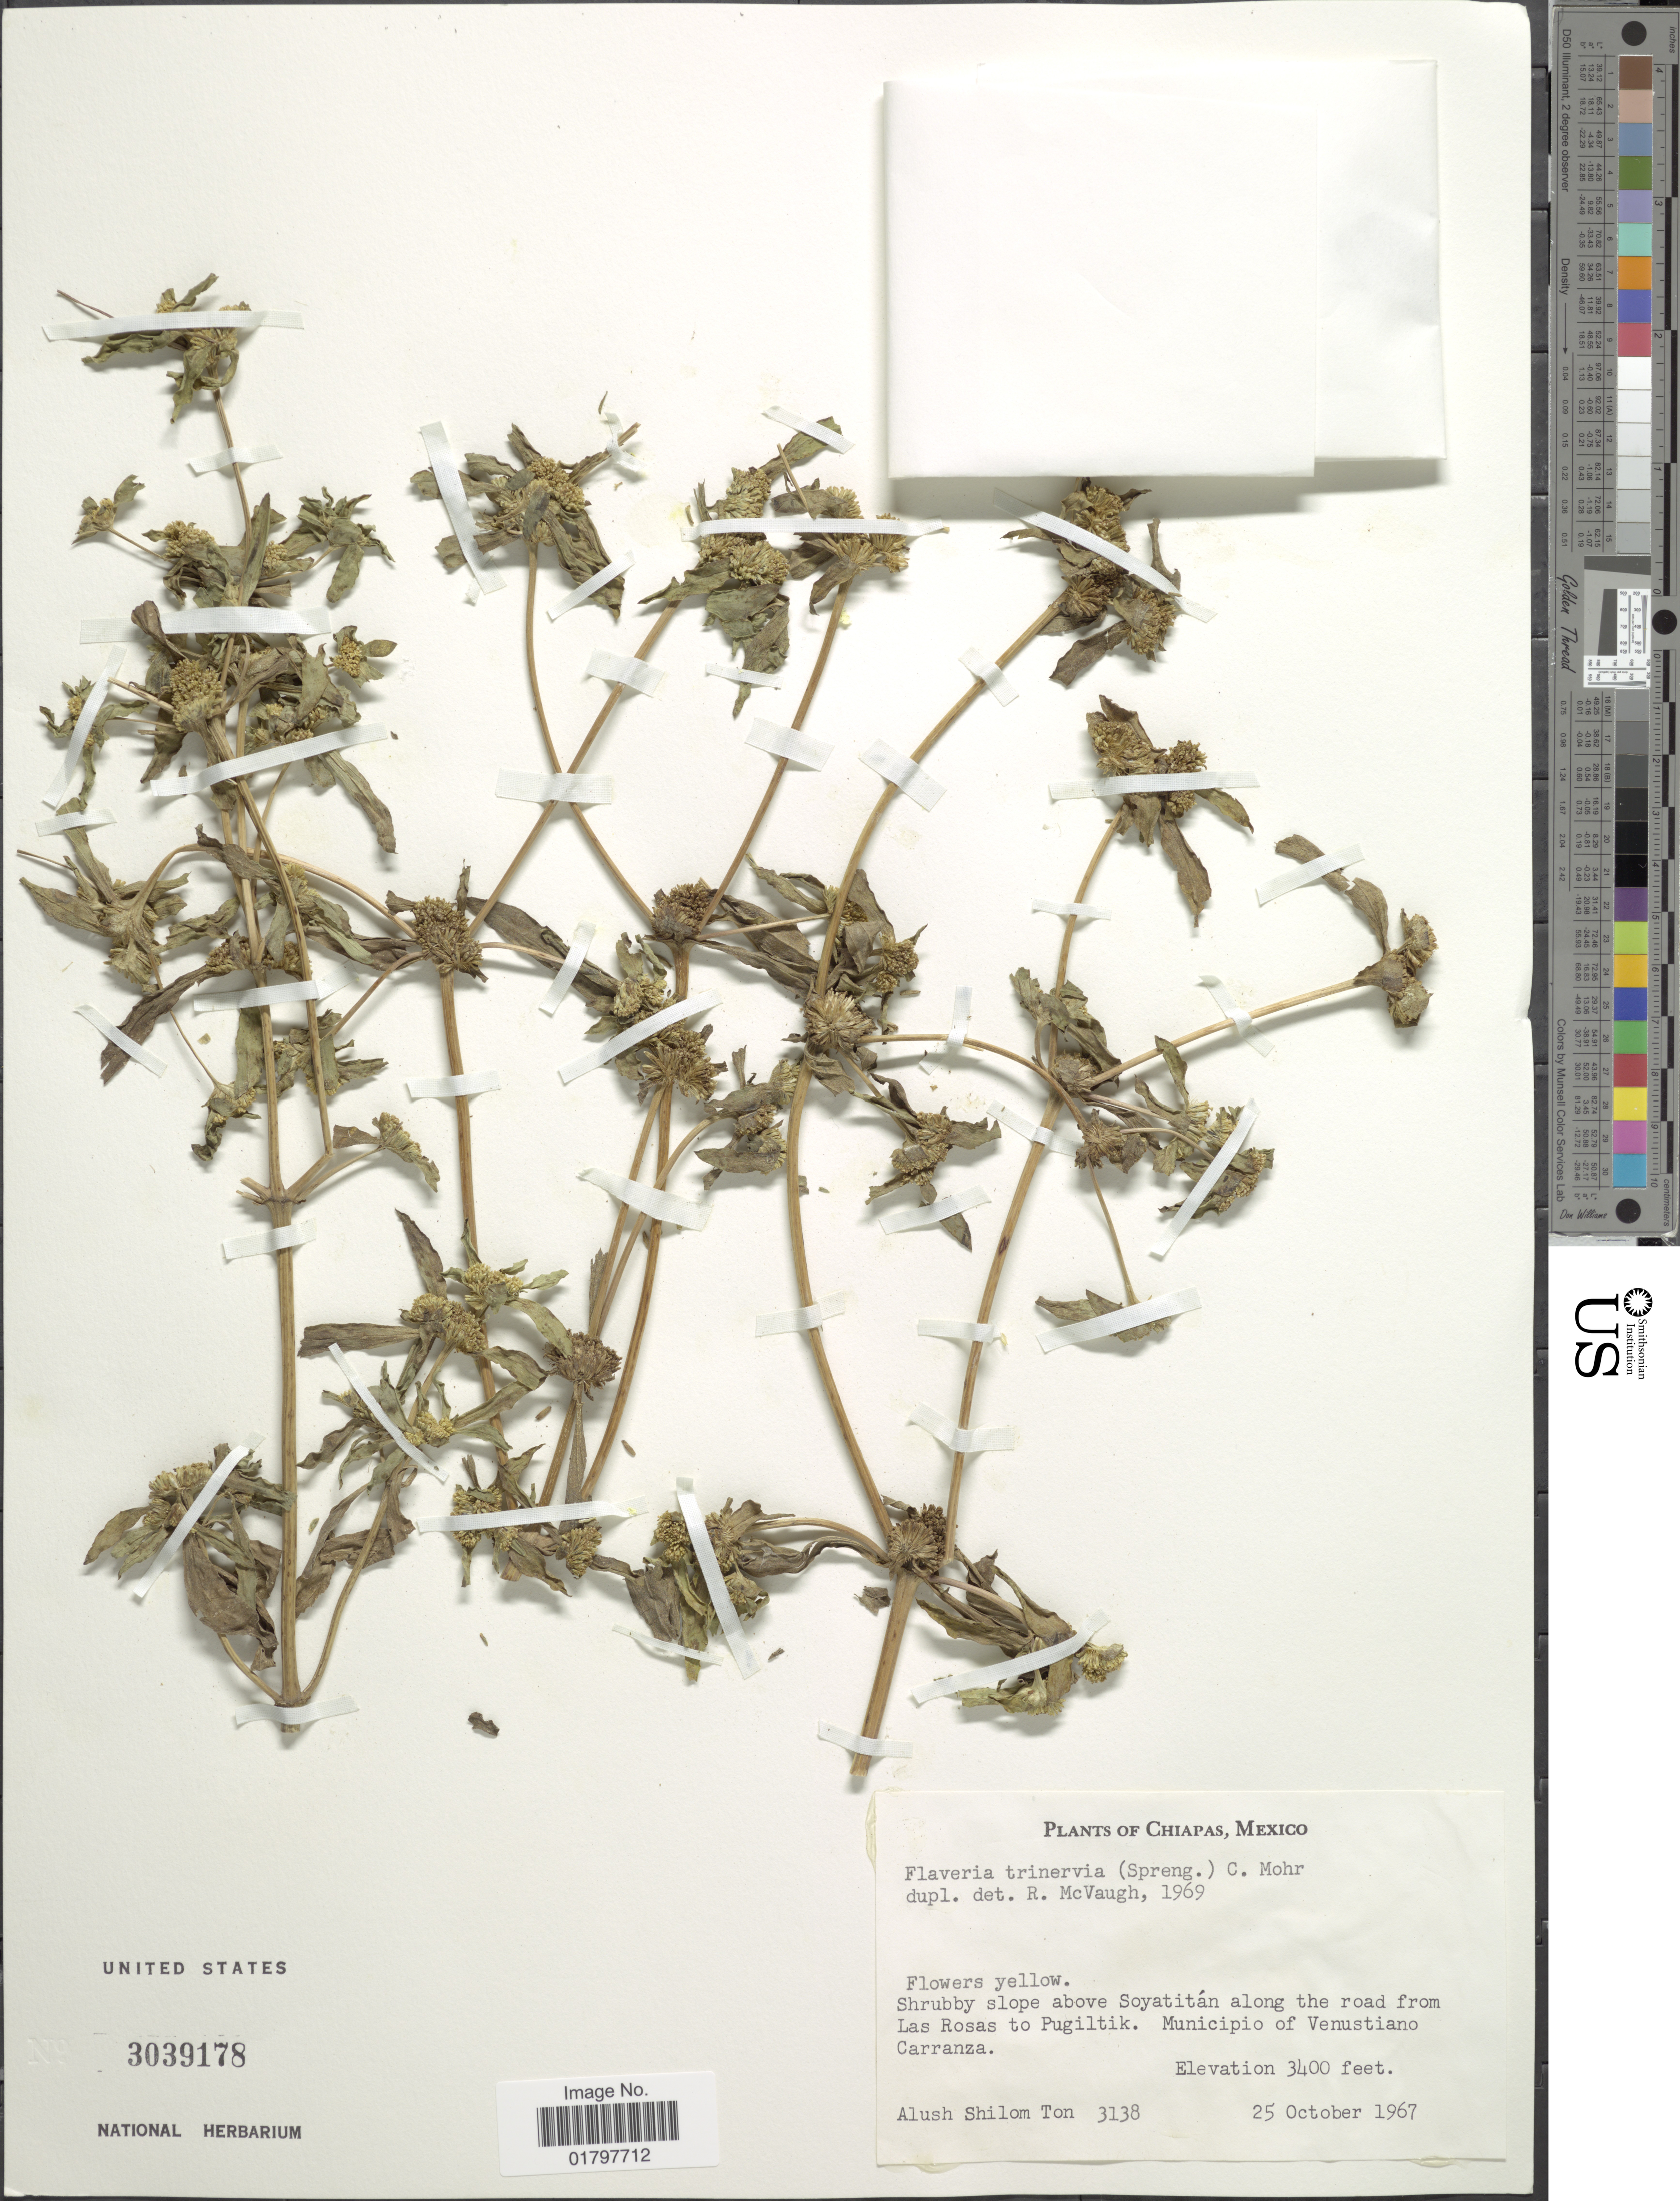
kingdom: Plantae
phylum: Tracheophyta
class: Magnoliopsida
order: Asterales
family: Asteraceae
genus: Flaveria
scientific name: Flaveria trinervia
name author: (Spreng.) C. Mohr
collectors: A. M. Ton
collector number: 3138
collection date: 1967-10-25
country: Mexico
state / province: Chiapas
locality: Shrubby slope above Soyatitán along the road from Las Rosas to Pugiltik. Municipio of Venustiano Carranza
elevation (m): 1036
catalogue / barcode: US 3039178